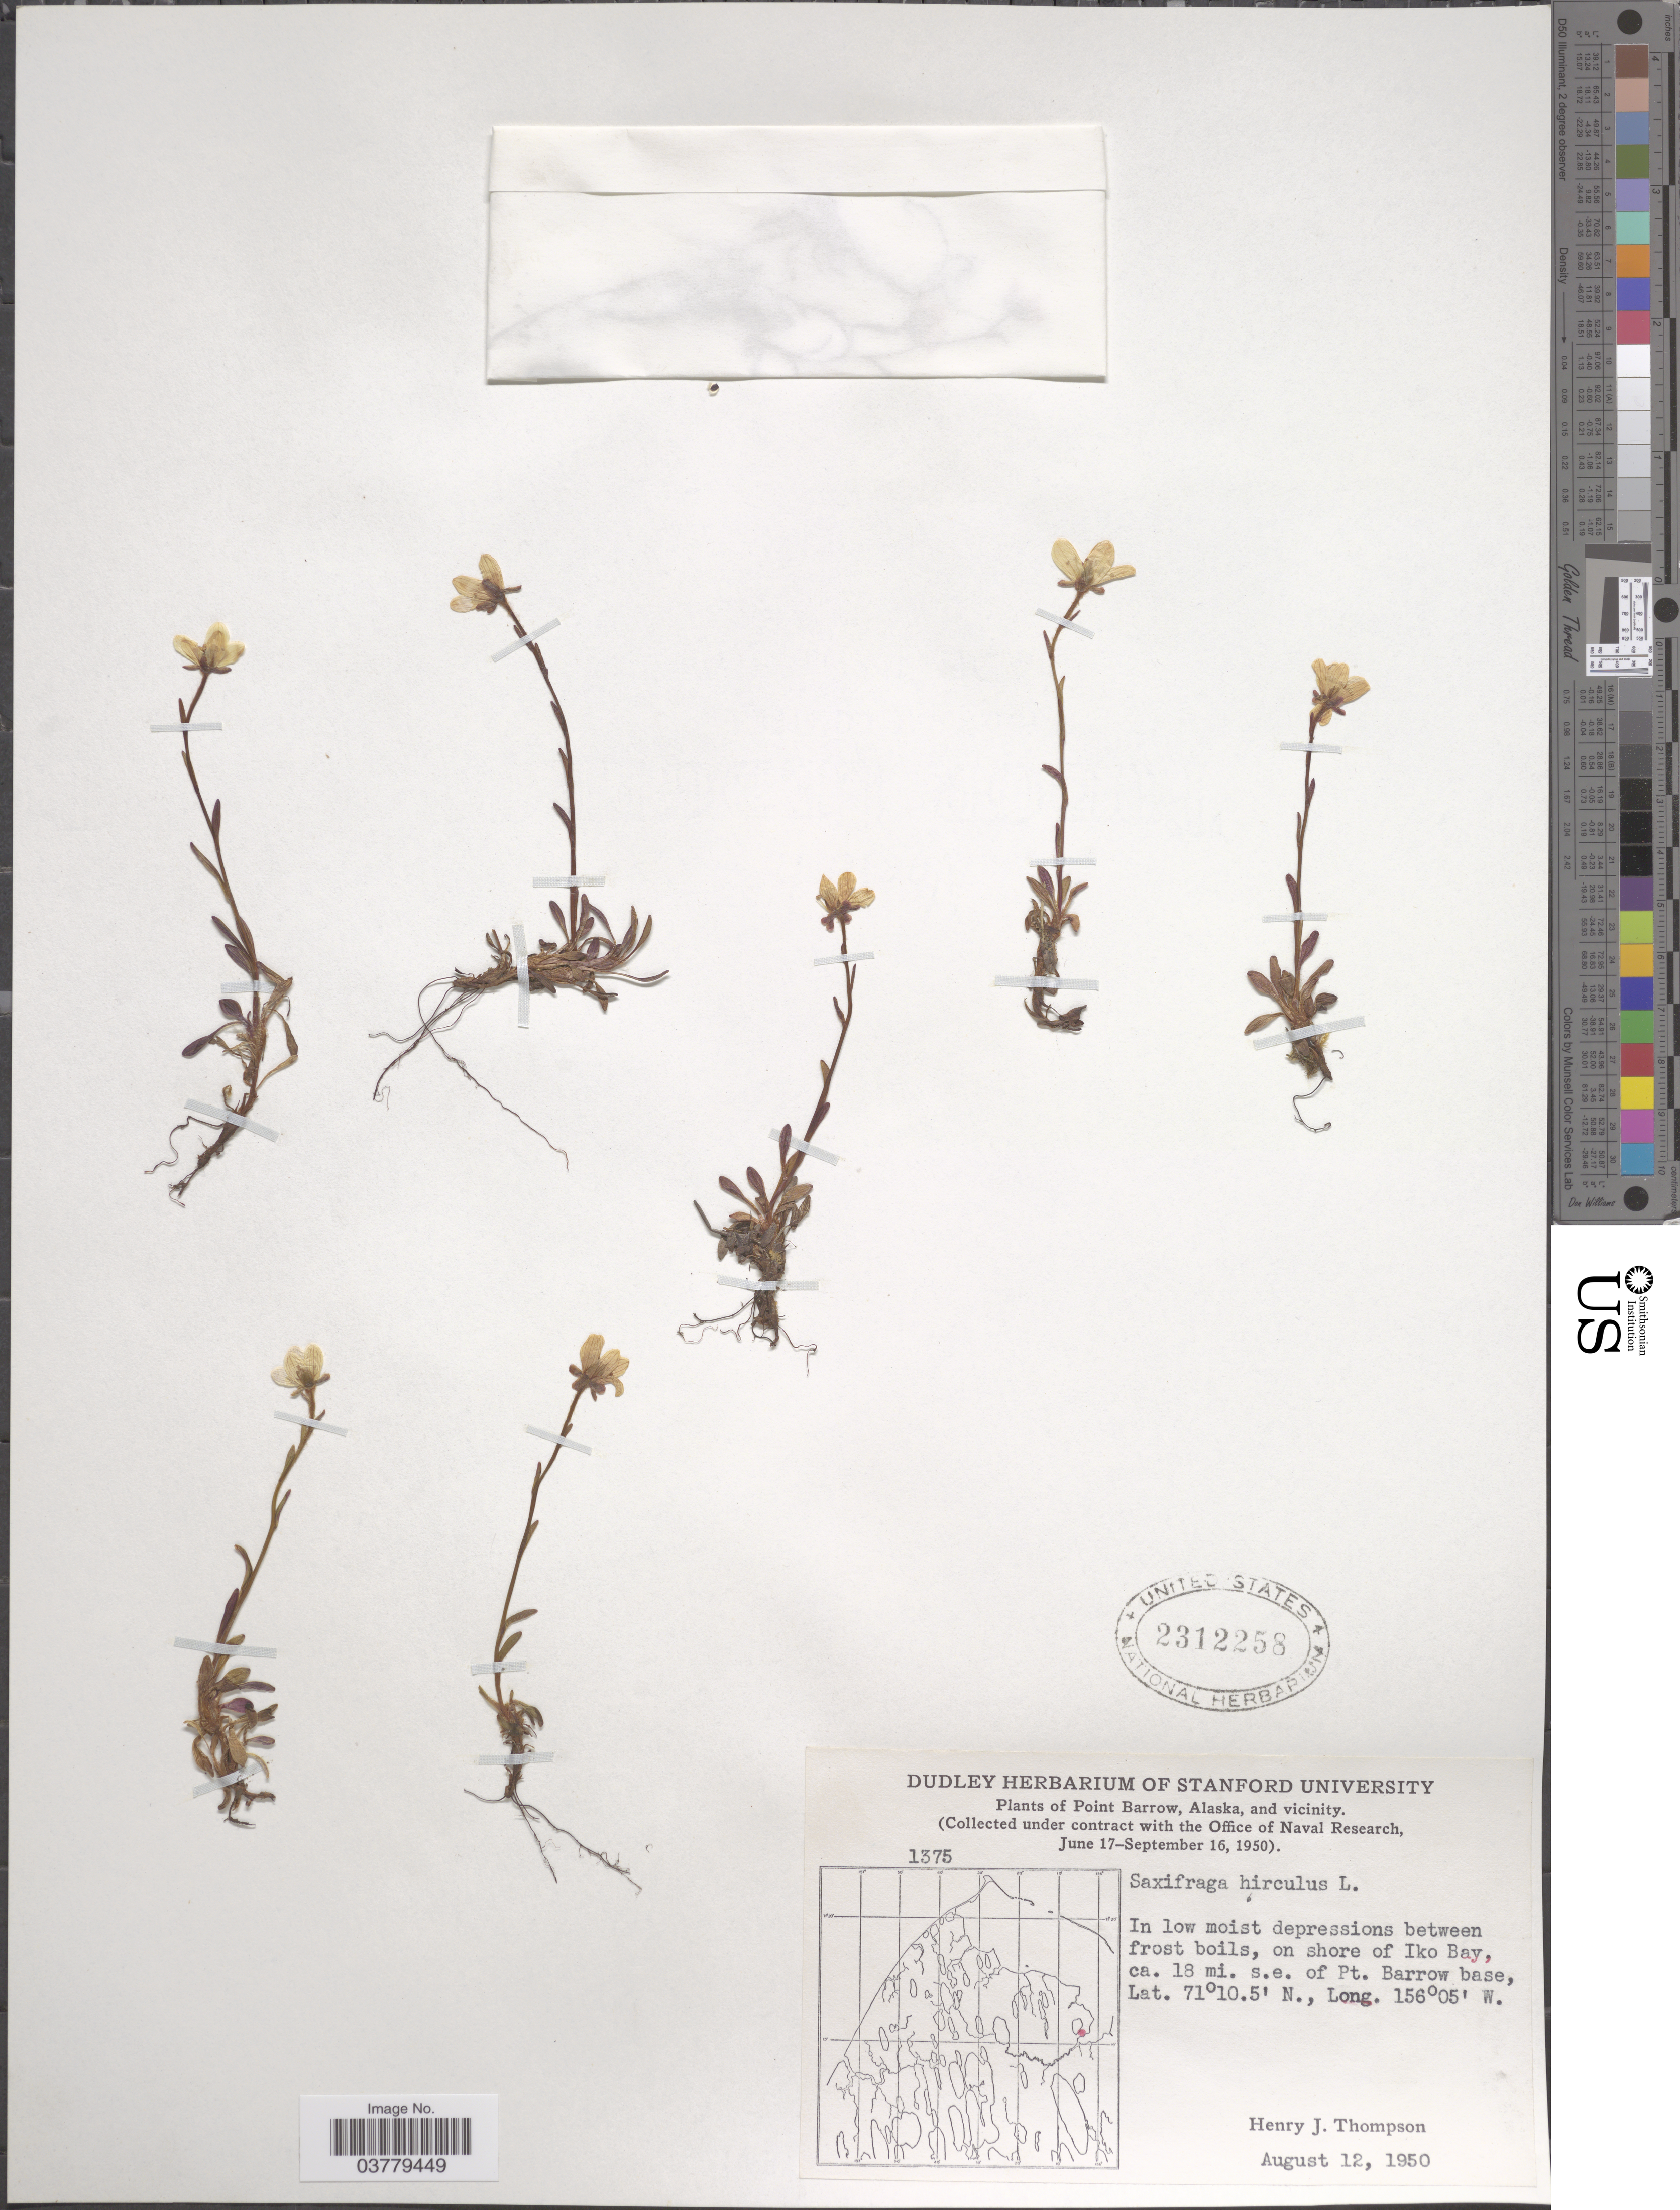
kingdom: Plantae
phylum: Tracheophyta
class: Magnoliopsida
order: Saxifragales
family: Saxifragaceae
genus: Saxifraga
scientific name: Saxifraga hirculus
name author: L.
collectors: H. J. Thompson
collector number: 1375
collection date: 1950-08-12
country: United States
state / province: Alaska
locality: Point Barrow, Alaska, and vicinity. On shore of Iko Bay, ca. 18 mi. s.e. of Pt. Barrow base.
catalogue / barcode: US 2312258